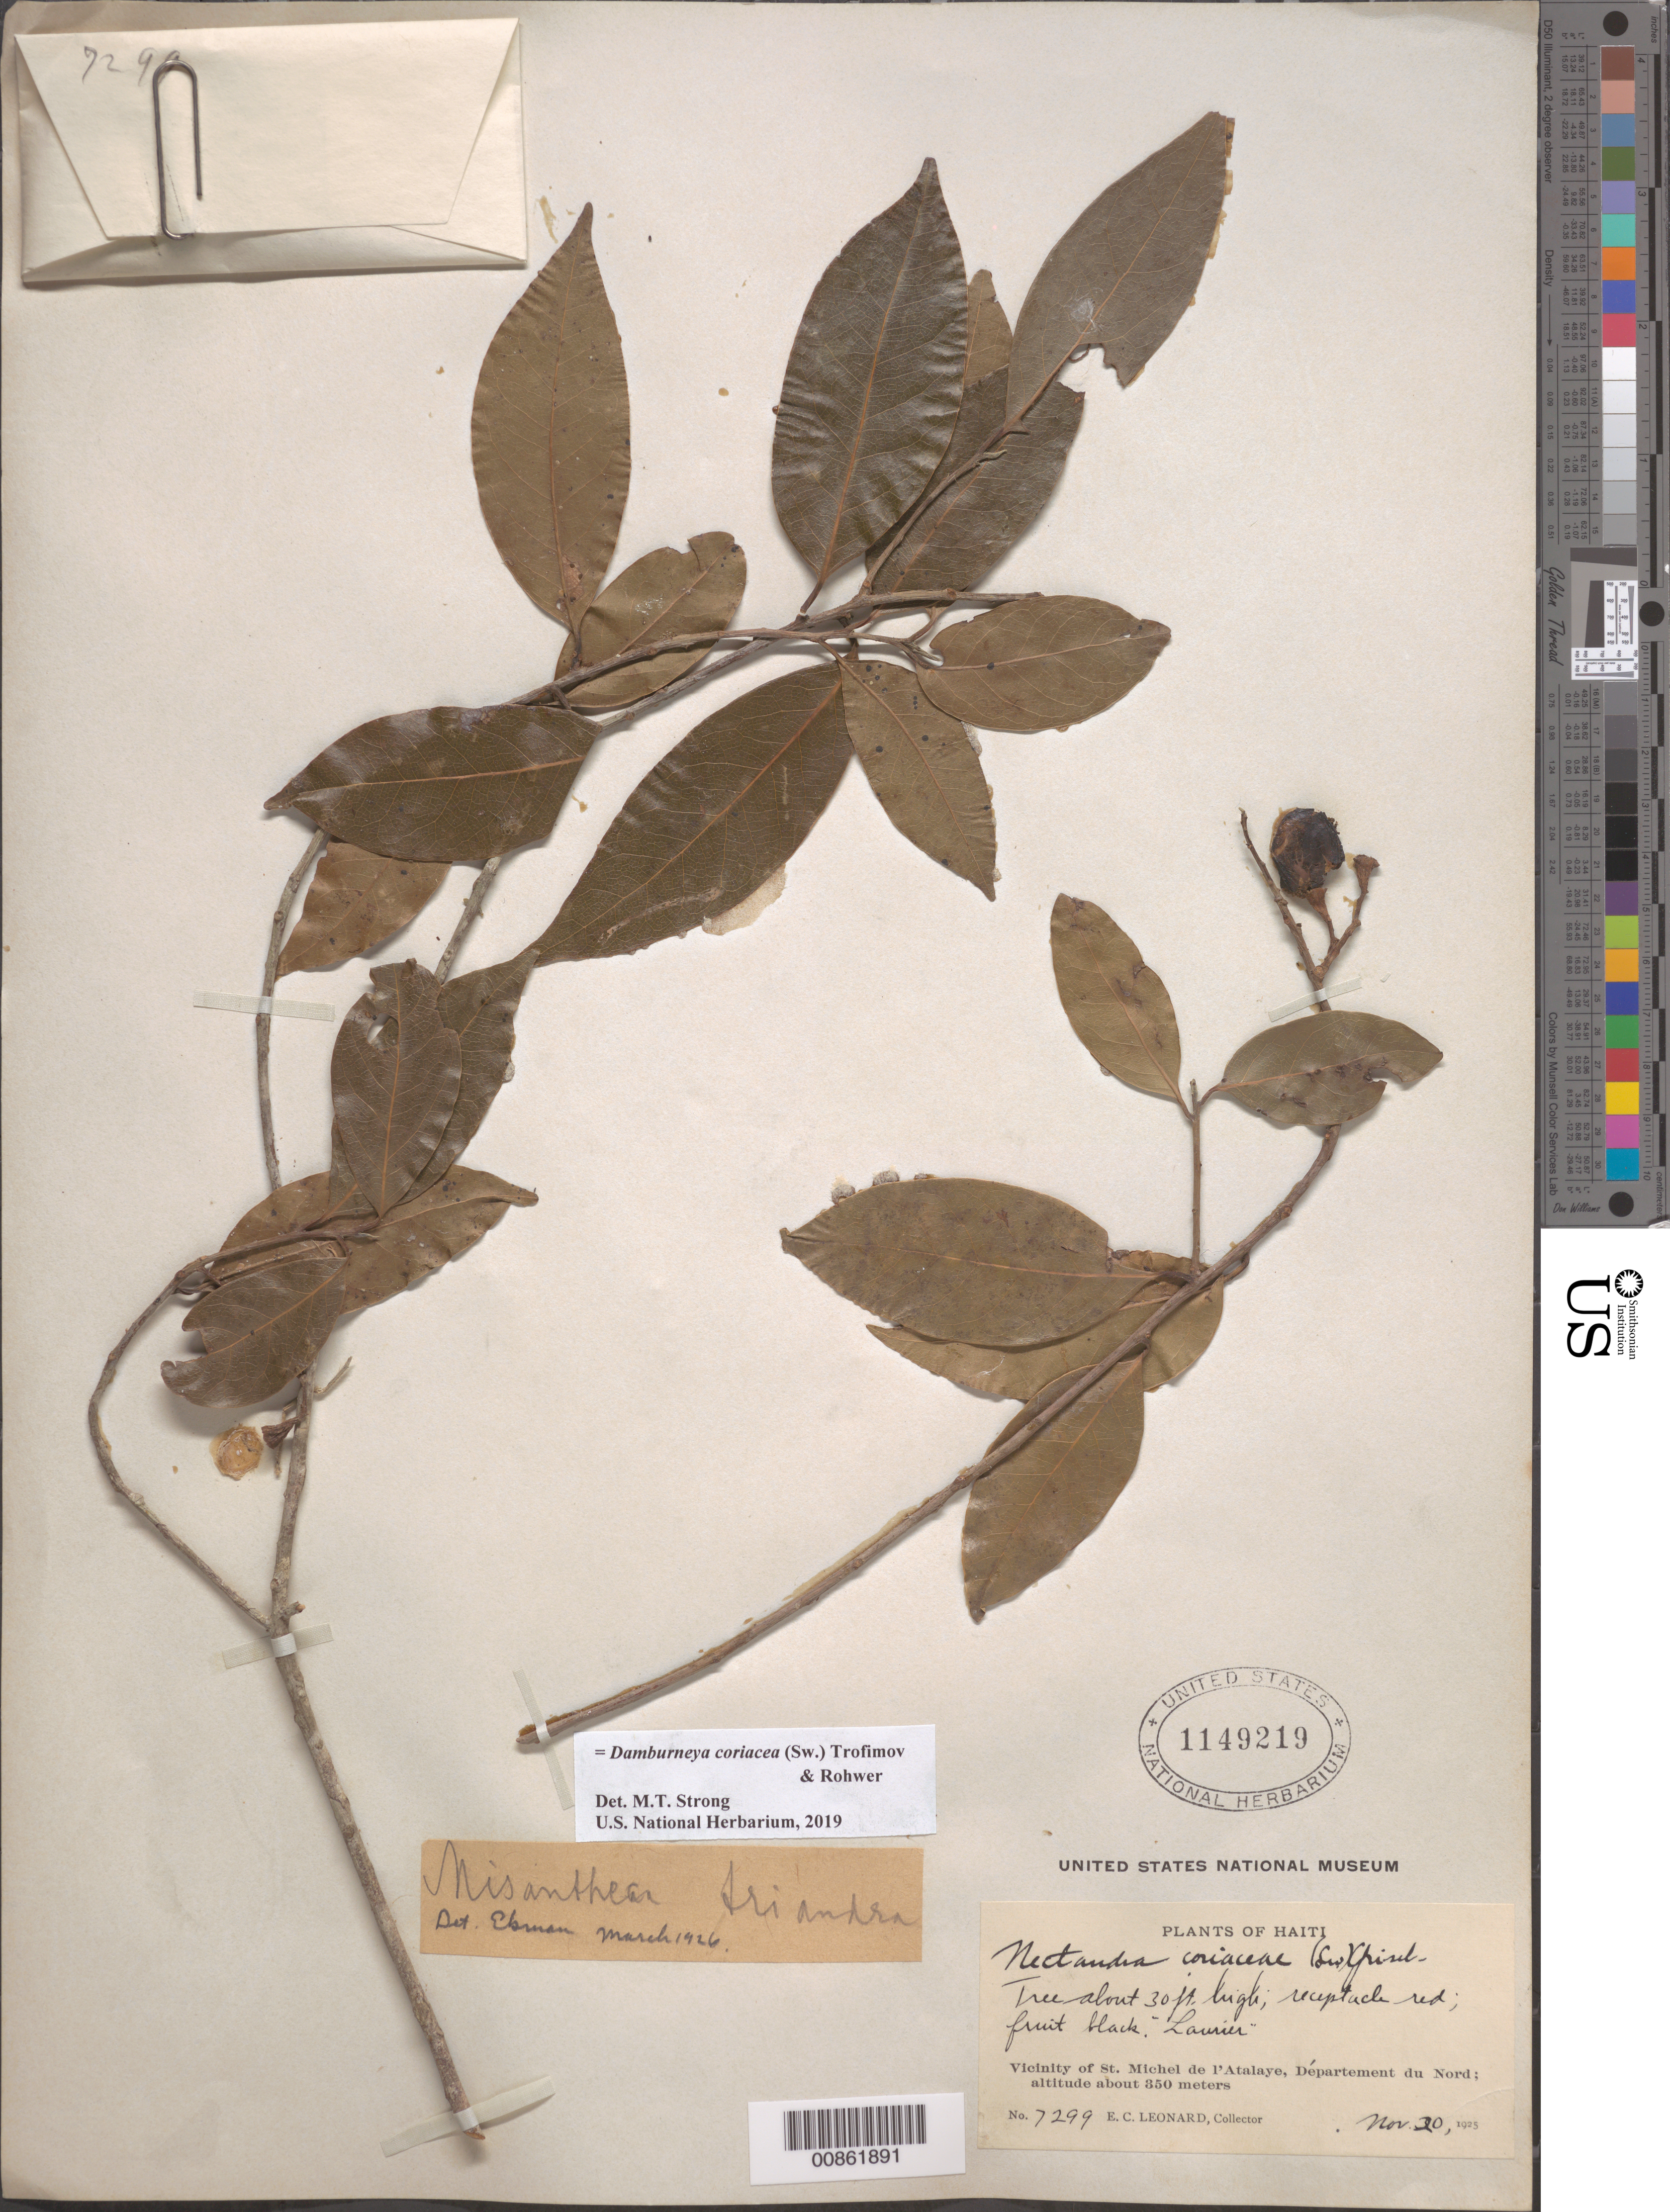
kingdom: Plantae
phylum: Tracheophyta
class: Magnoliopsida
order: Laurales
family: Lauraceae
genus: Damburneya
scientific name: Damburneya coriacea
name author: (Sw.) Trofimov & Rohwer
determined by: Strong, M. T., (US), Smithsonian Institution - National Museum of Natural History (UNITED STATES)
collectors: E. C. Leonard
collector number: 7299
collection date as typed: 20 Nov 1925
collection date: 1925-11-20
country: Haiti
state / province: Nord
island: Hispaniola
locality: Vicinity of St. Michel de l'Atalaye.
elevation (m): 350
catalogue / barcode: US 1149219